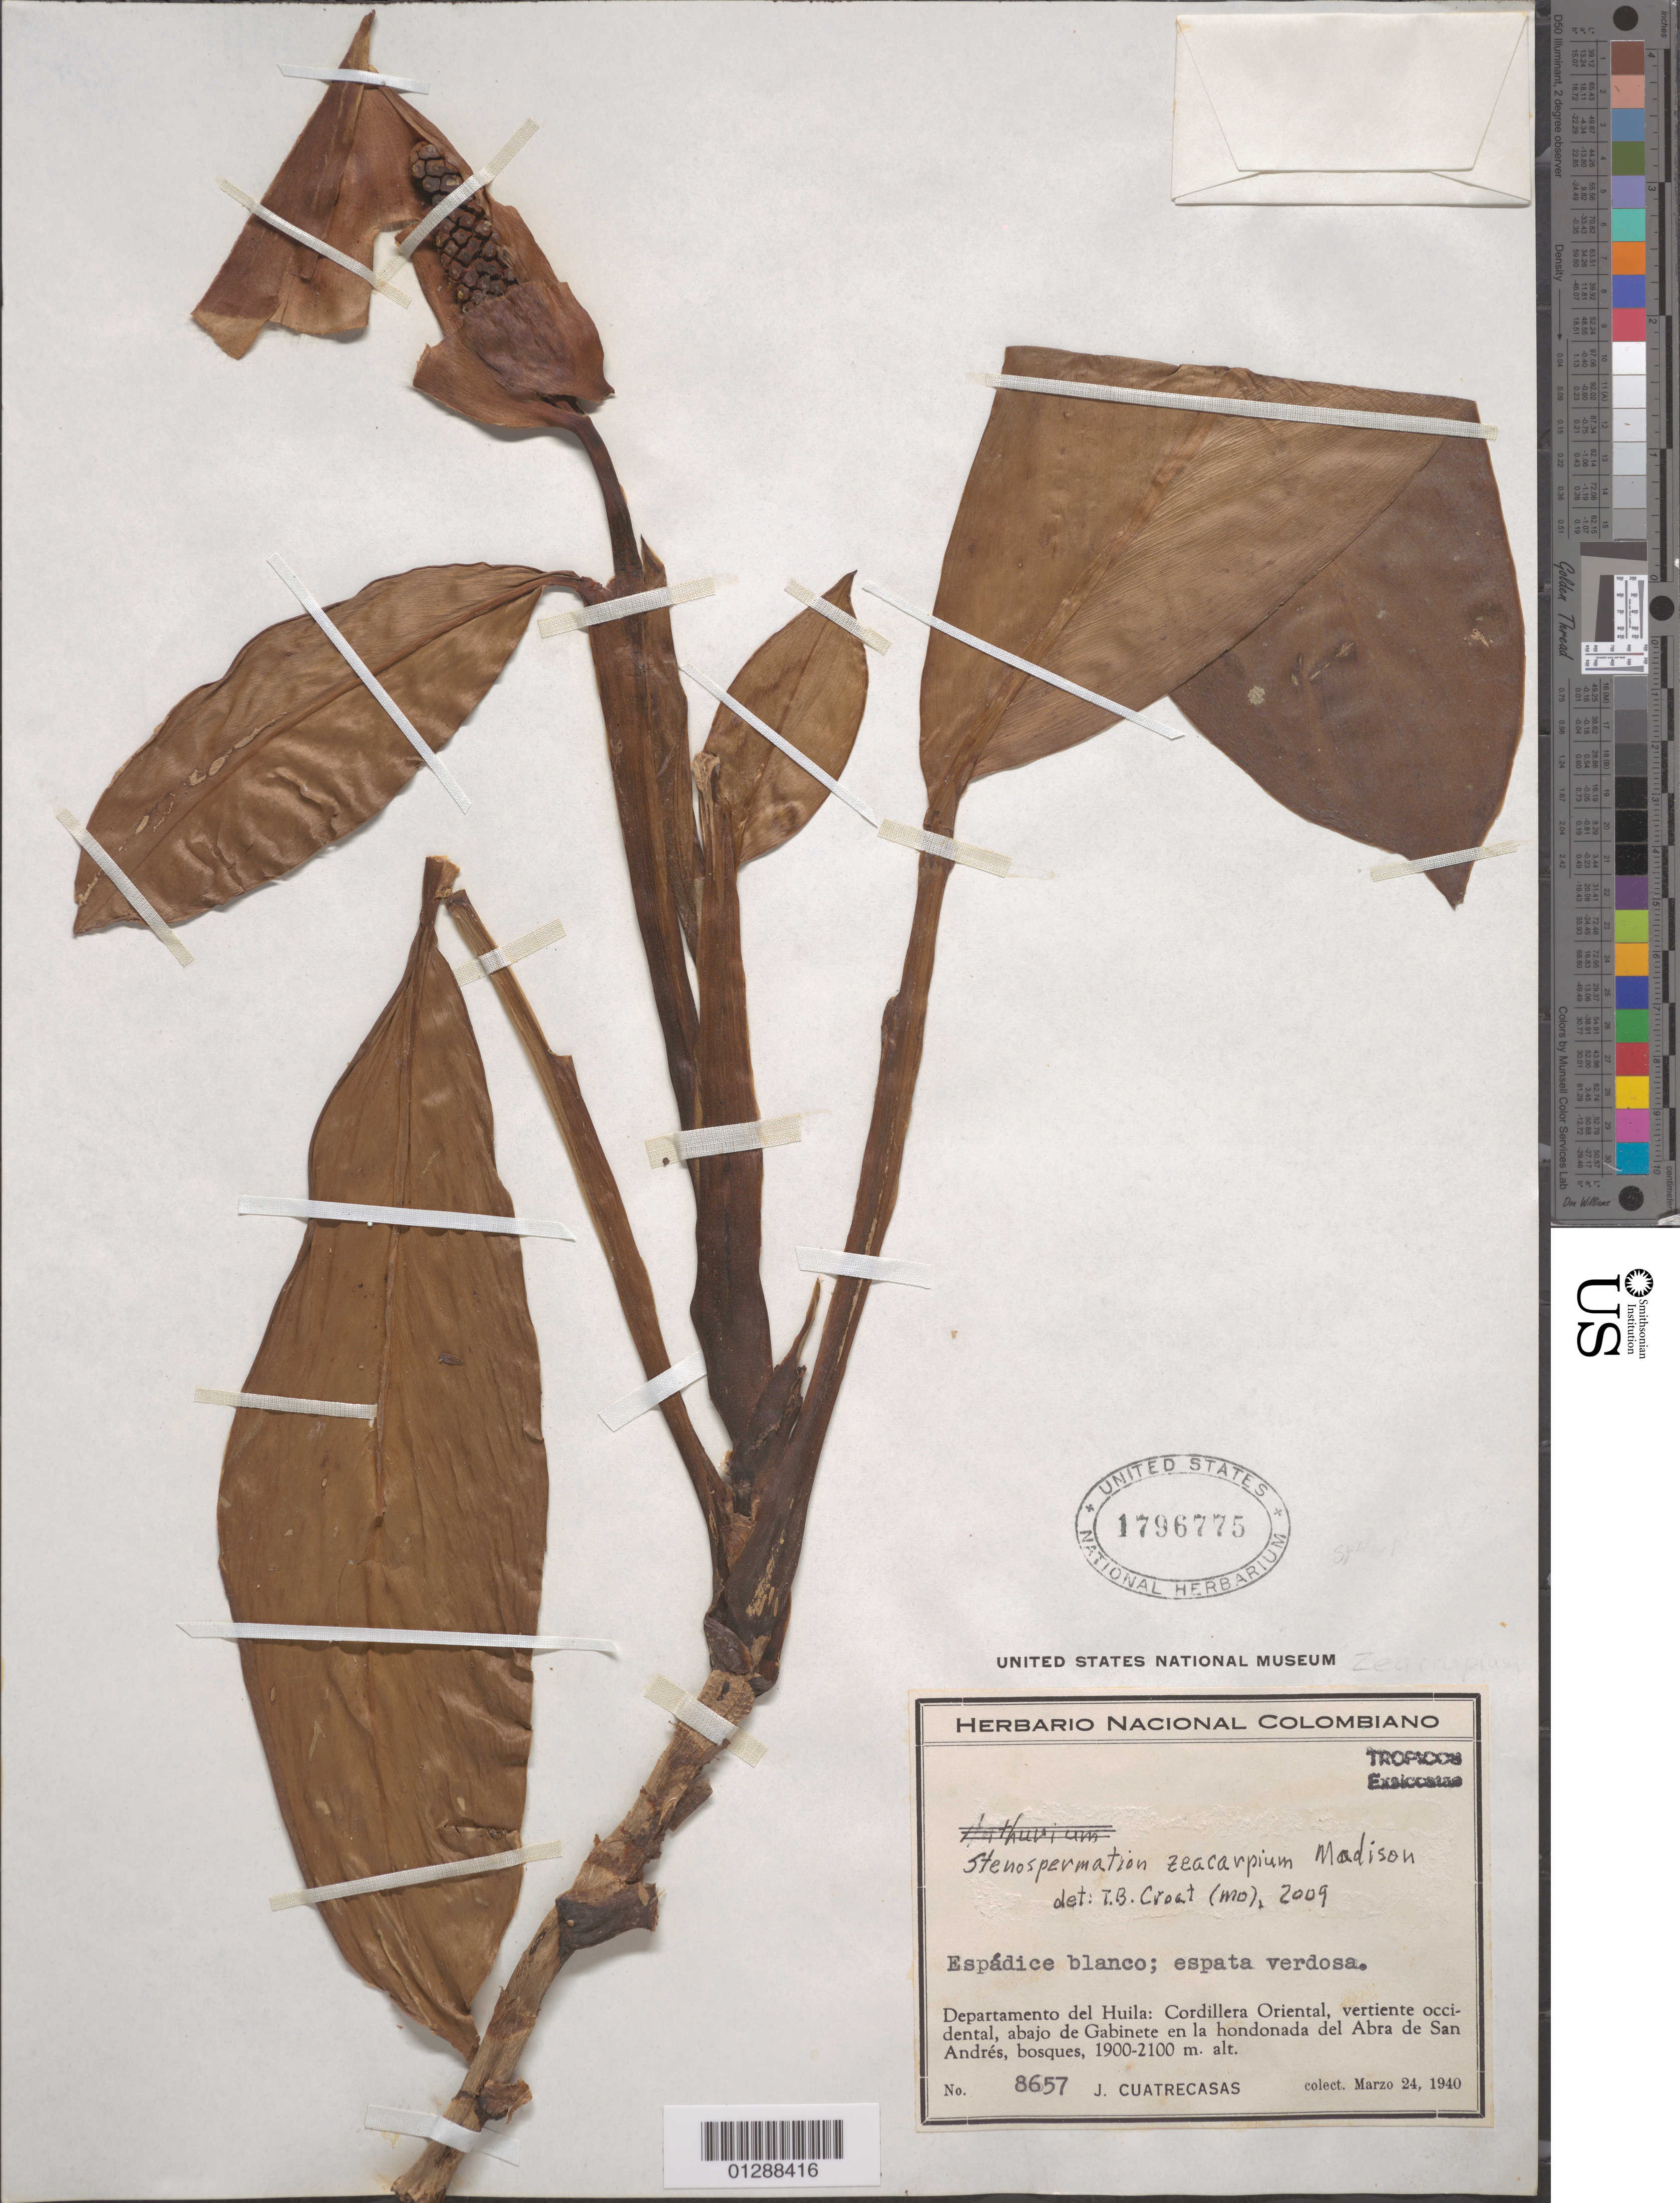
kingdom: Plantae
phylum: Tracheophyta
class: Liliopsida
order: Alismatales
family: Araceae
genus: Stenospermation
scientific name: Stenospermation zeacarpium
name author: Madison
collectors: J. Cuatrecasas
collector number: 8657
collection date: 1940-03-24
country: Colombia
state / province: Huila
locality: Departamento del Huila: Cordillera Oriental, vertiente occidental, abajo de Gabinete en la hondonada del Abra de San Andrés.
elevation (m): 1900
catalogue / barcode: US 1796775